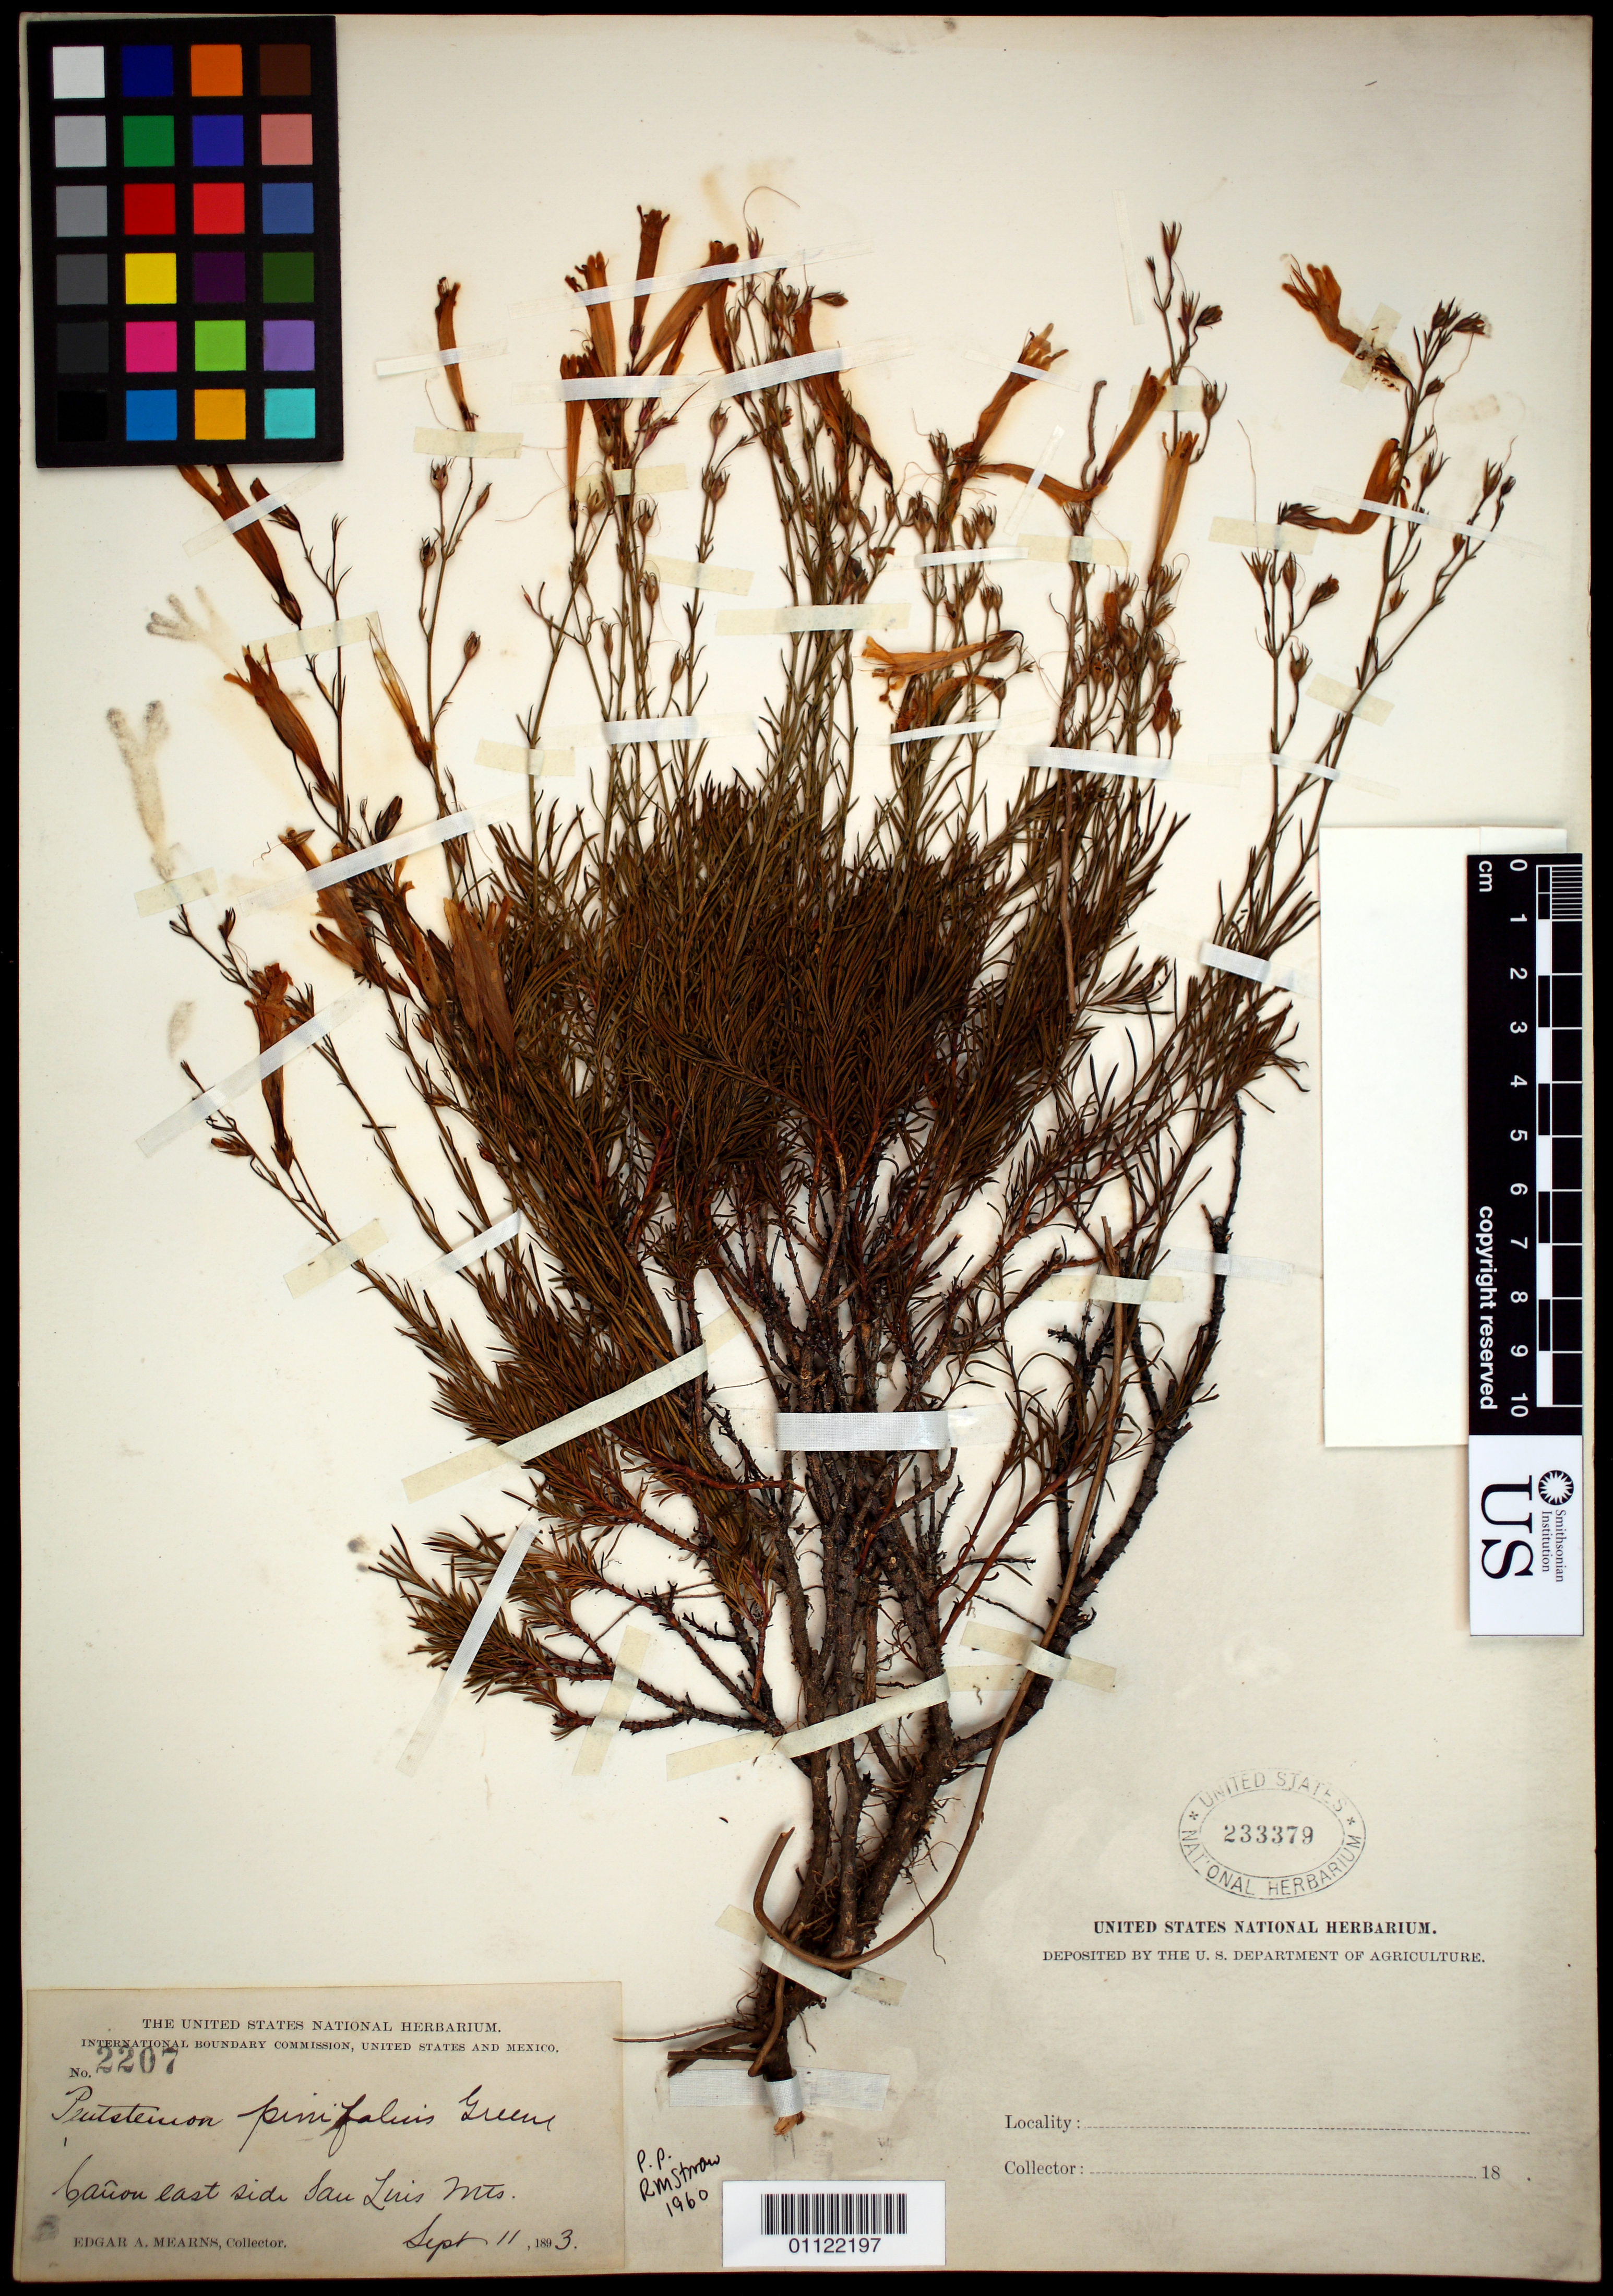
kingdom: Plantae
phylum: Tracheophyta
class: Magnoliopsida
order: Lamiales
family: Plantaginaceae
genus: Penstemon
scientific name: Penstemon pinifolius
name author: Greene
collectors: E. A. Mearns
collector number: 2207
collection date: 1893-09-11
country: United States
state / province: Arizona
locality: Canyon east side San Luis Mts.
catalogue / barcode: US 233379